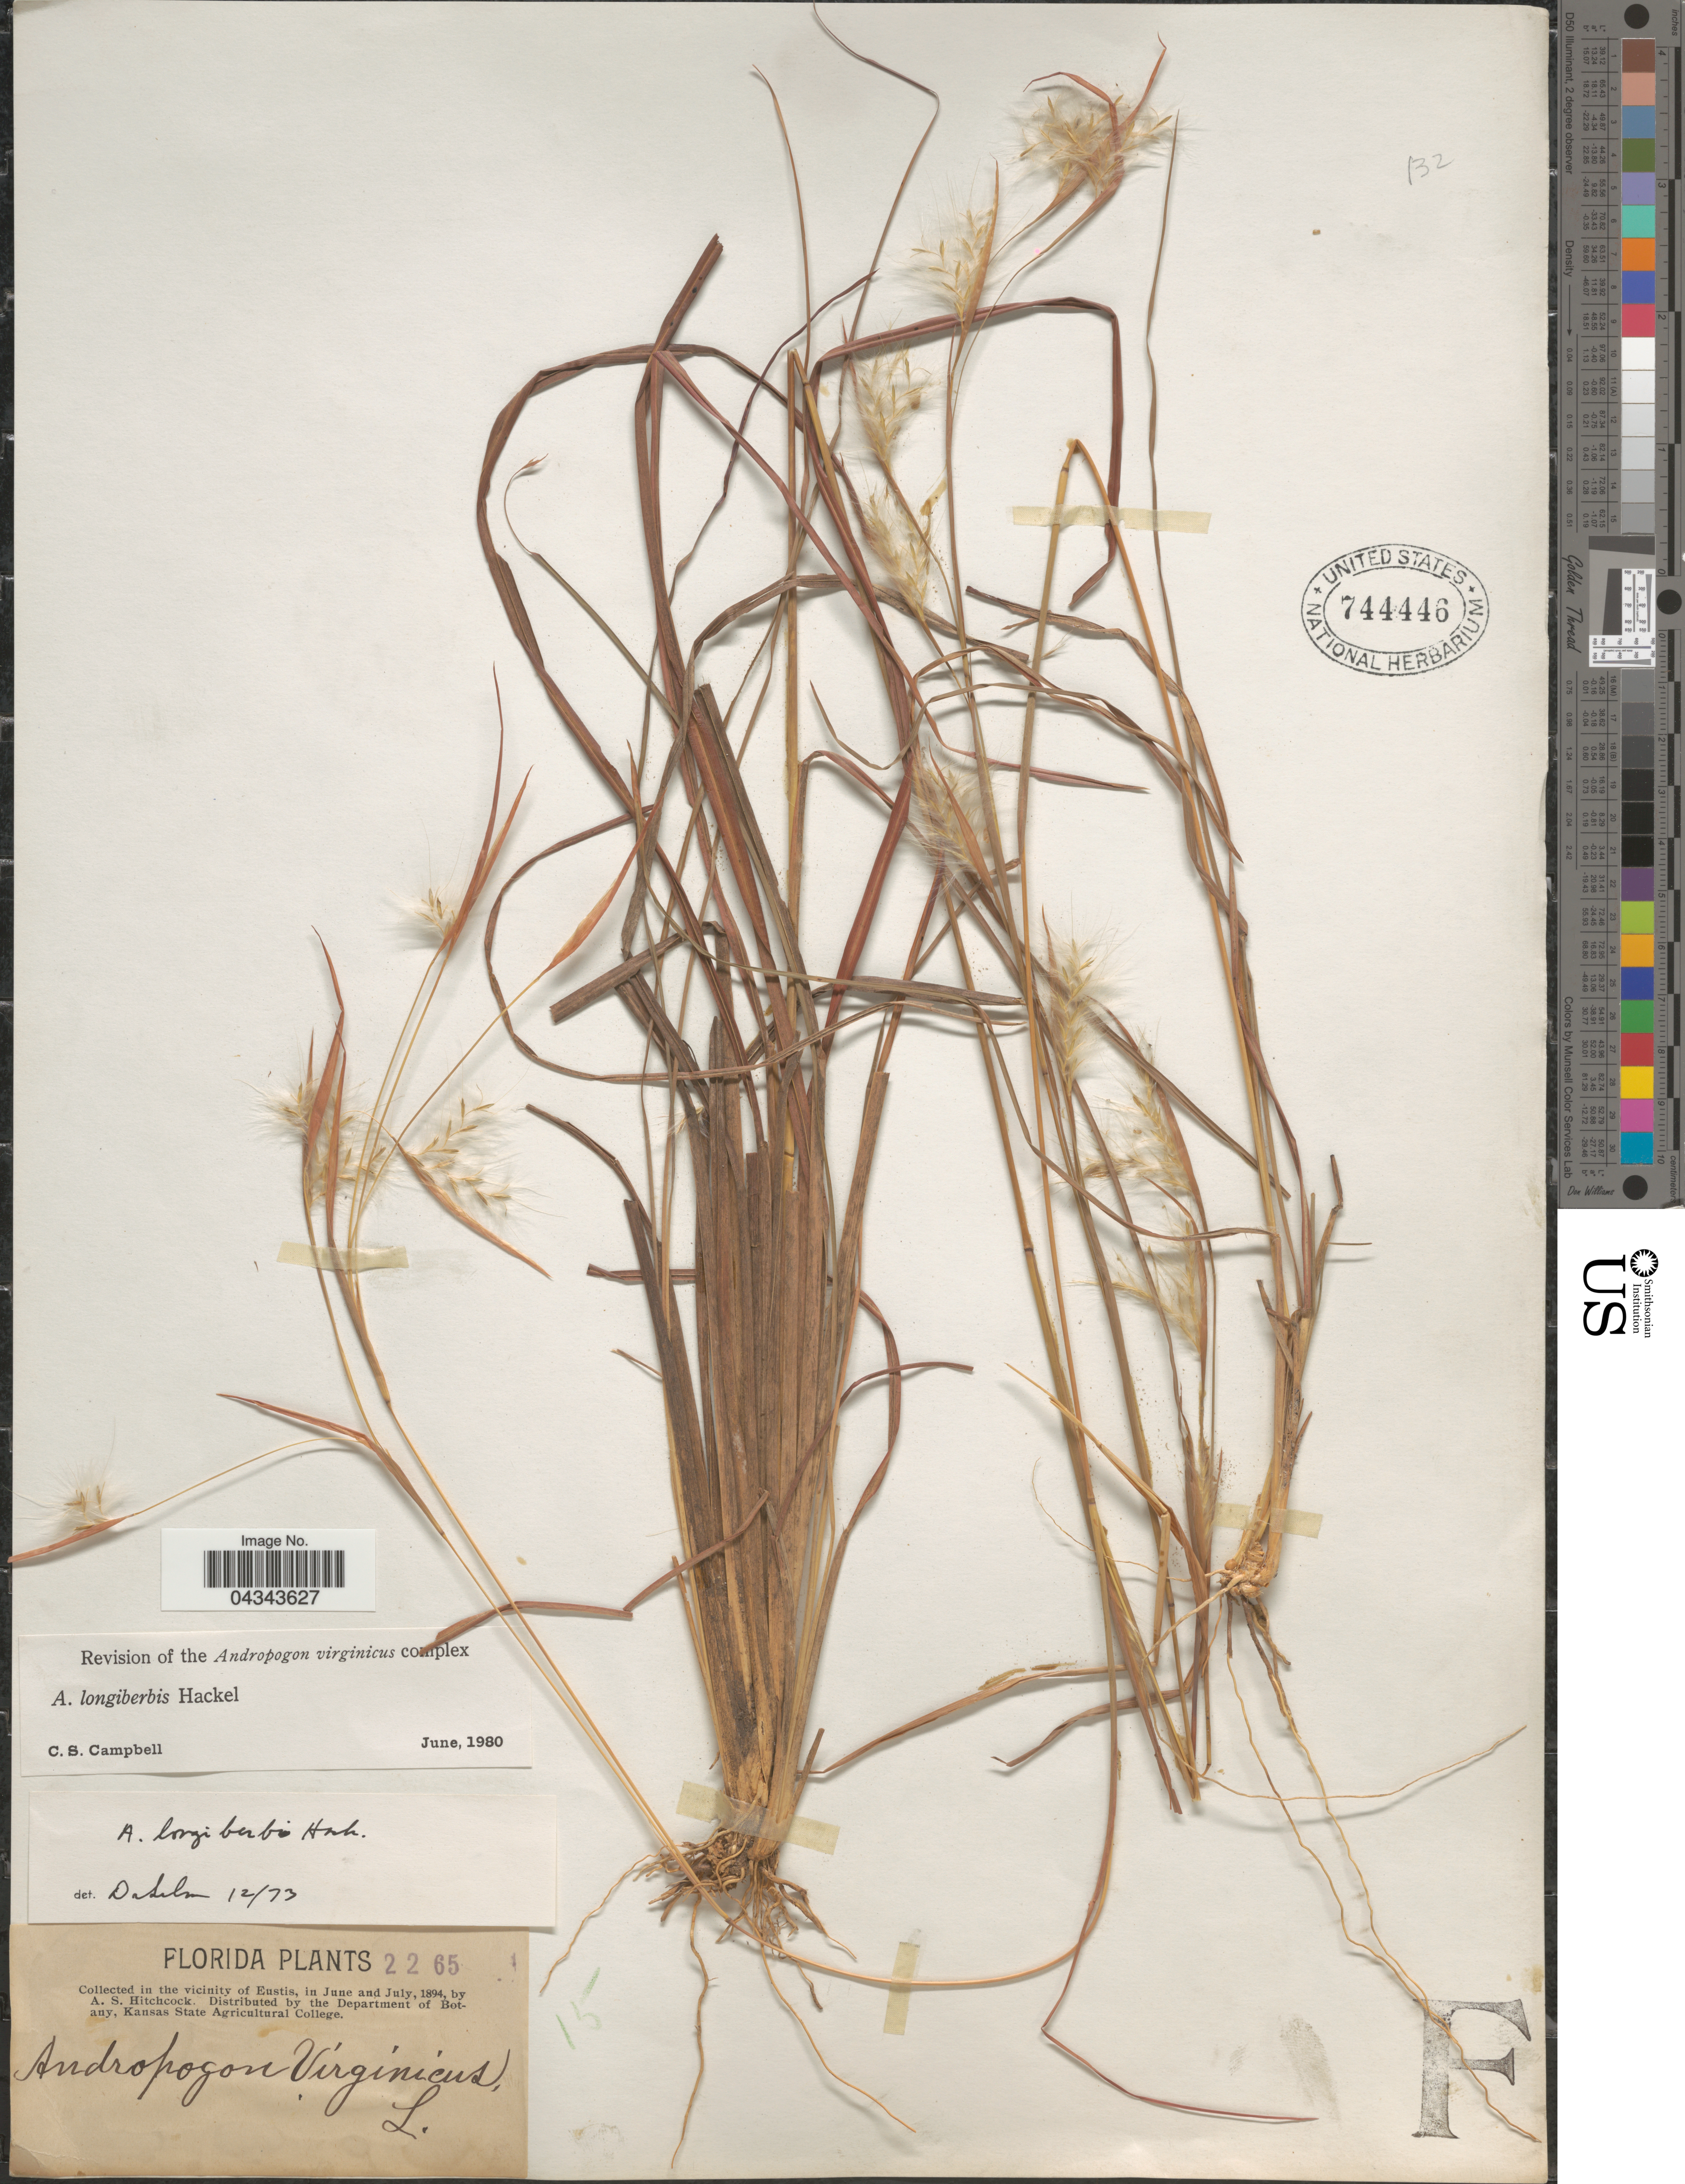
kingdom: Plantae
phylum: Tracheophyta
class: Liliopsida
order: Poales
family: Poaceae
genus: Andropogon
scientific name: Andropogon longiberbis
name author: Hack.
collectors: A. S. Hitchcock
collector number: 2265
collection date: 1894-06/1894-07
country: United States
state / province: Florida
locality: In the vicinity of Eustis.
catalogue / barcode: US 744446